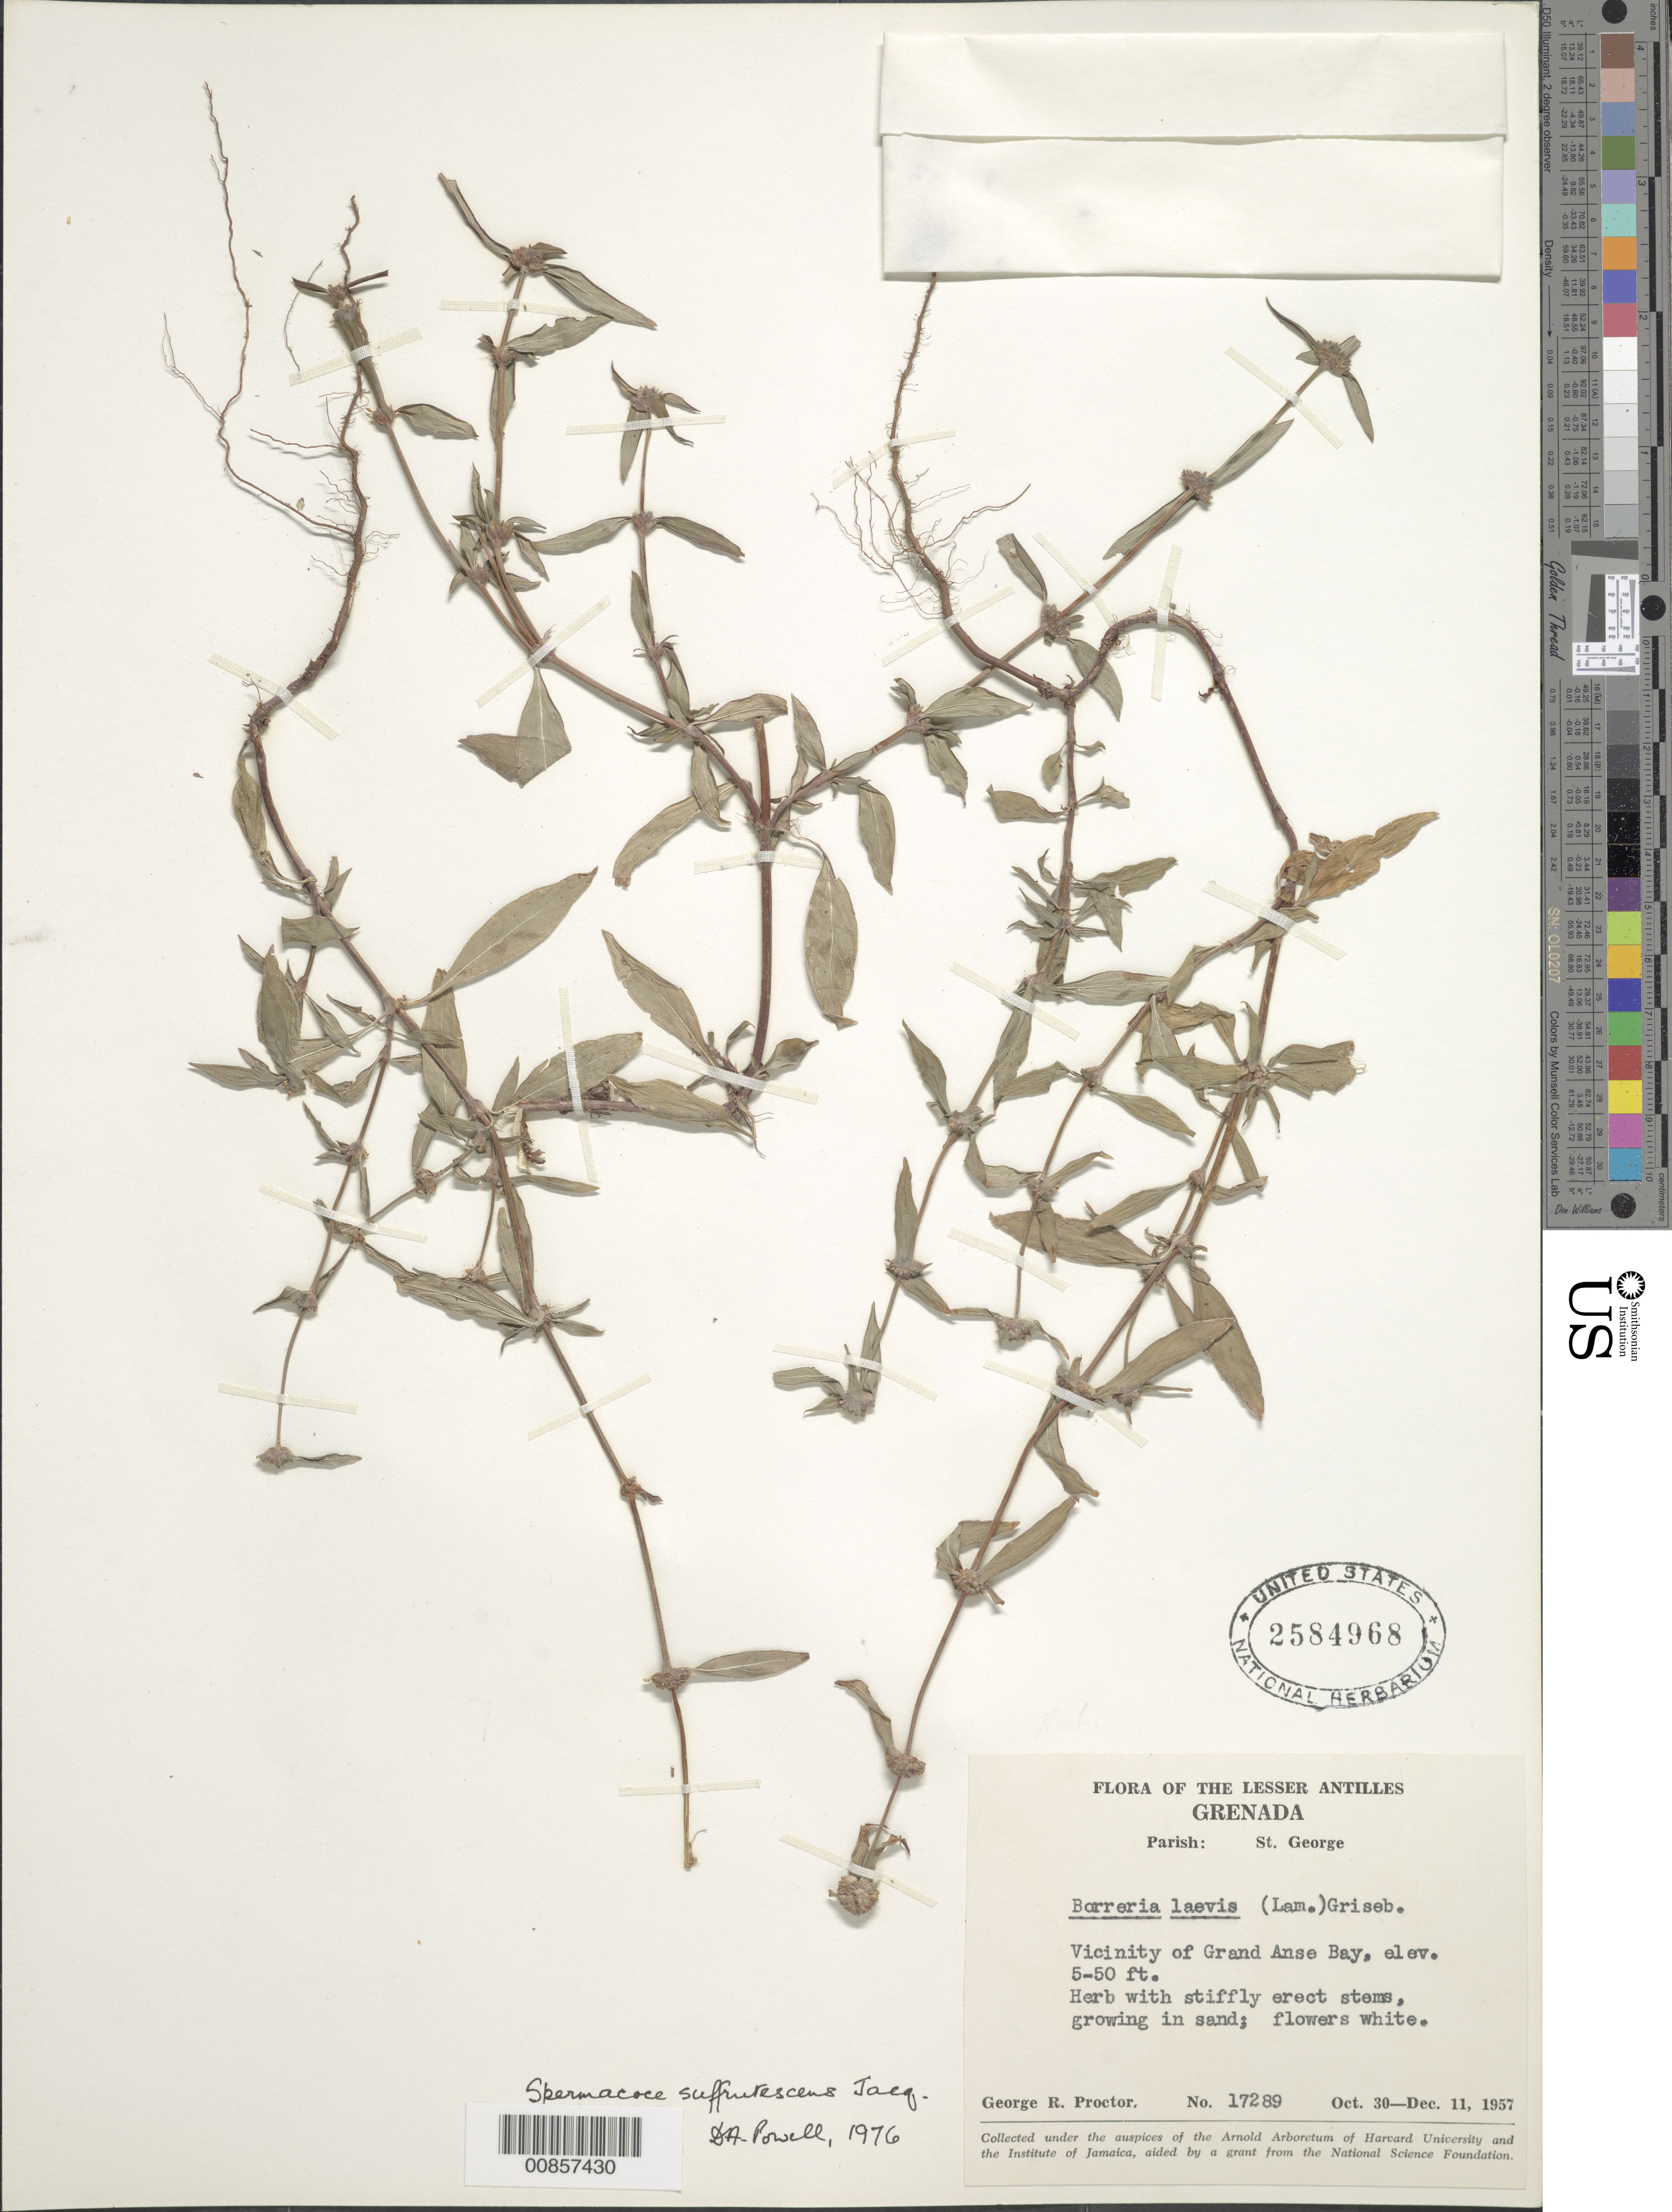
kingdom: Plantae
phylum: Tracheophyta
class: Magnoliopsida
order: Gentianales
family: Rubiaceae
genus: Spermacoce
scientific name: Spermacoce remota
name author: Lam.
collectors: G. R. Proctor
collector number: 17289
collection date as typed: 30 Oct 1957 to 11 Dec 1957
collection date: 1957-10-30/1957-12-11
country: Grenada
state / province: Saint George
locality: Vicinity of Grand Anse Bay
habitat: In sand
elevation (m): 2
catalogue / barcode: US 2584968